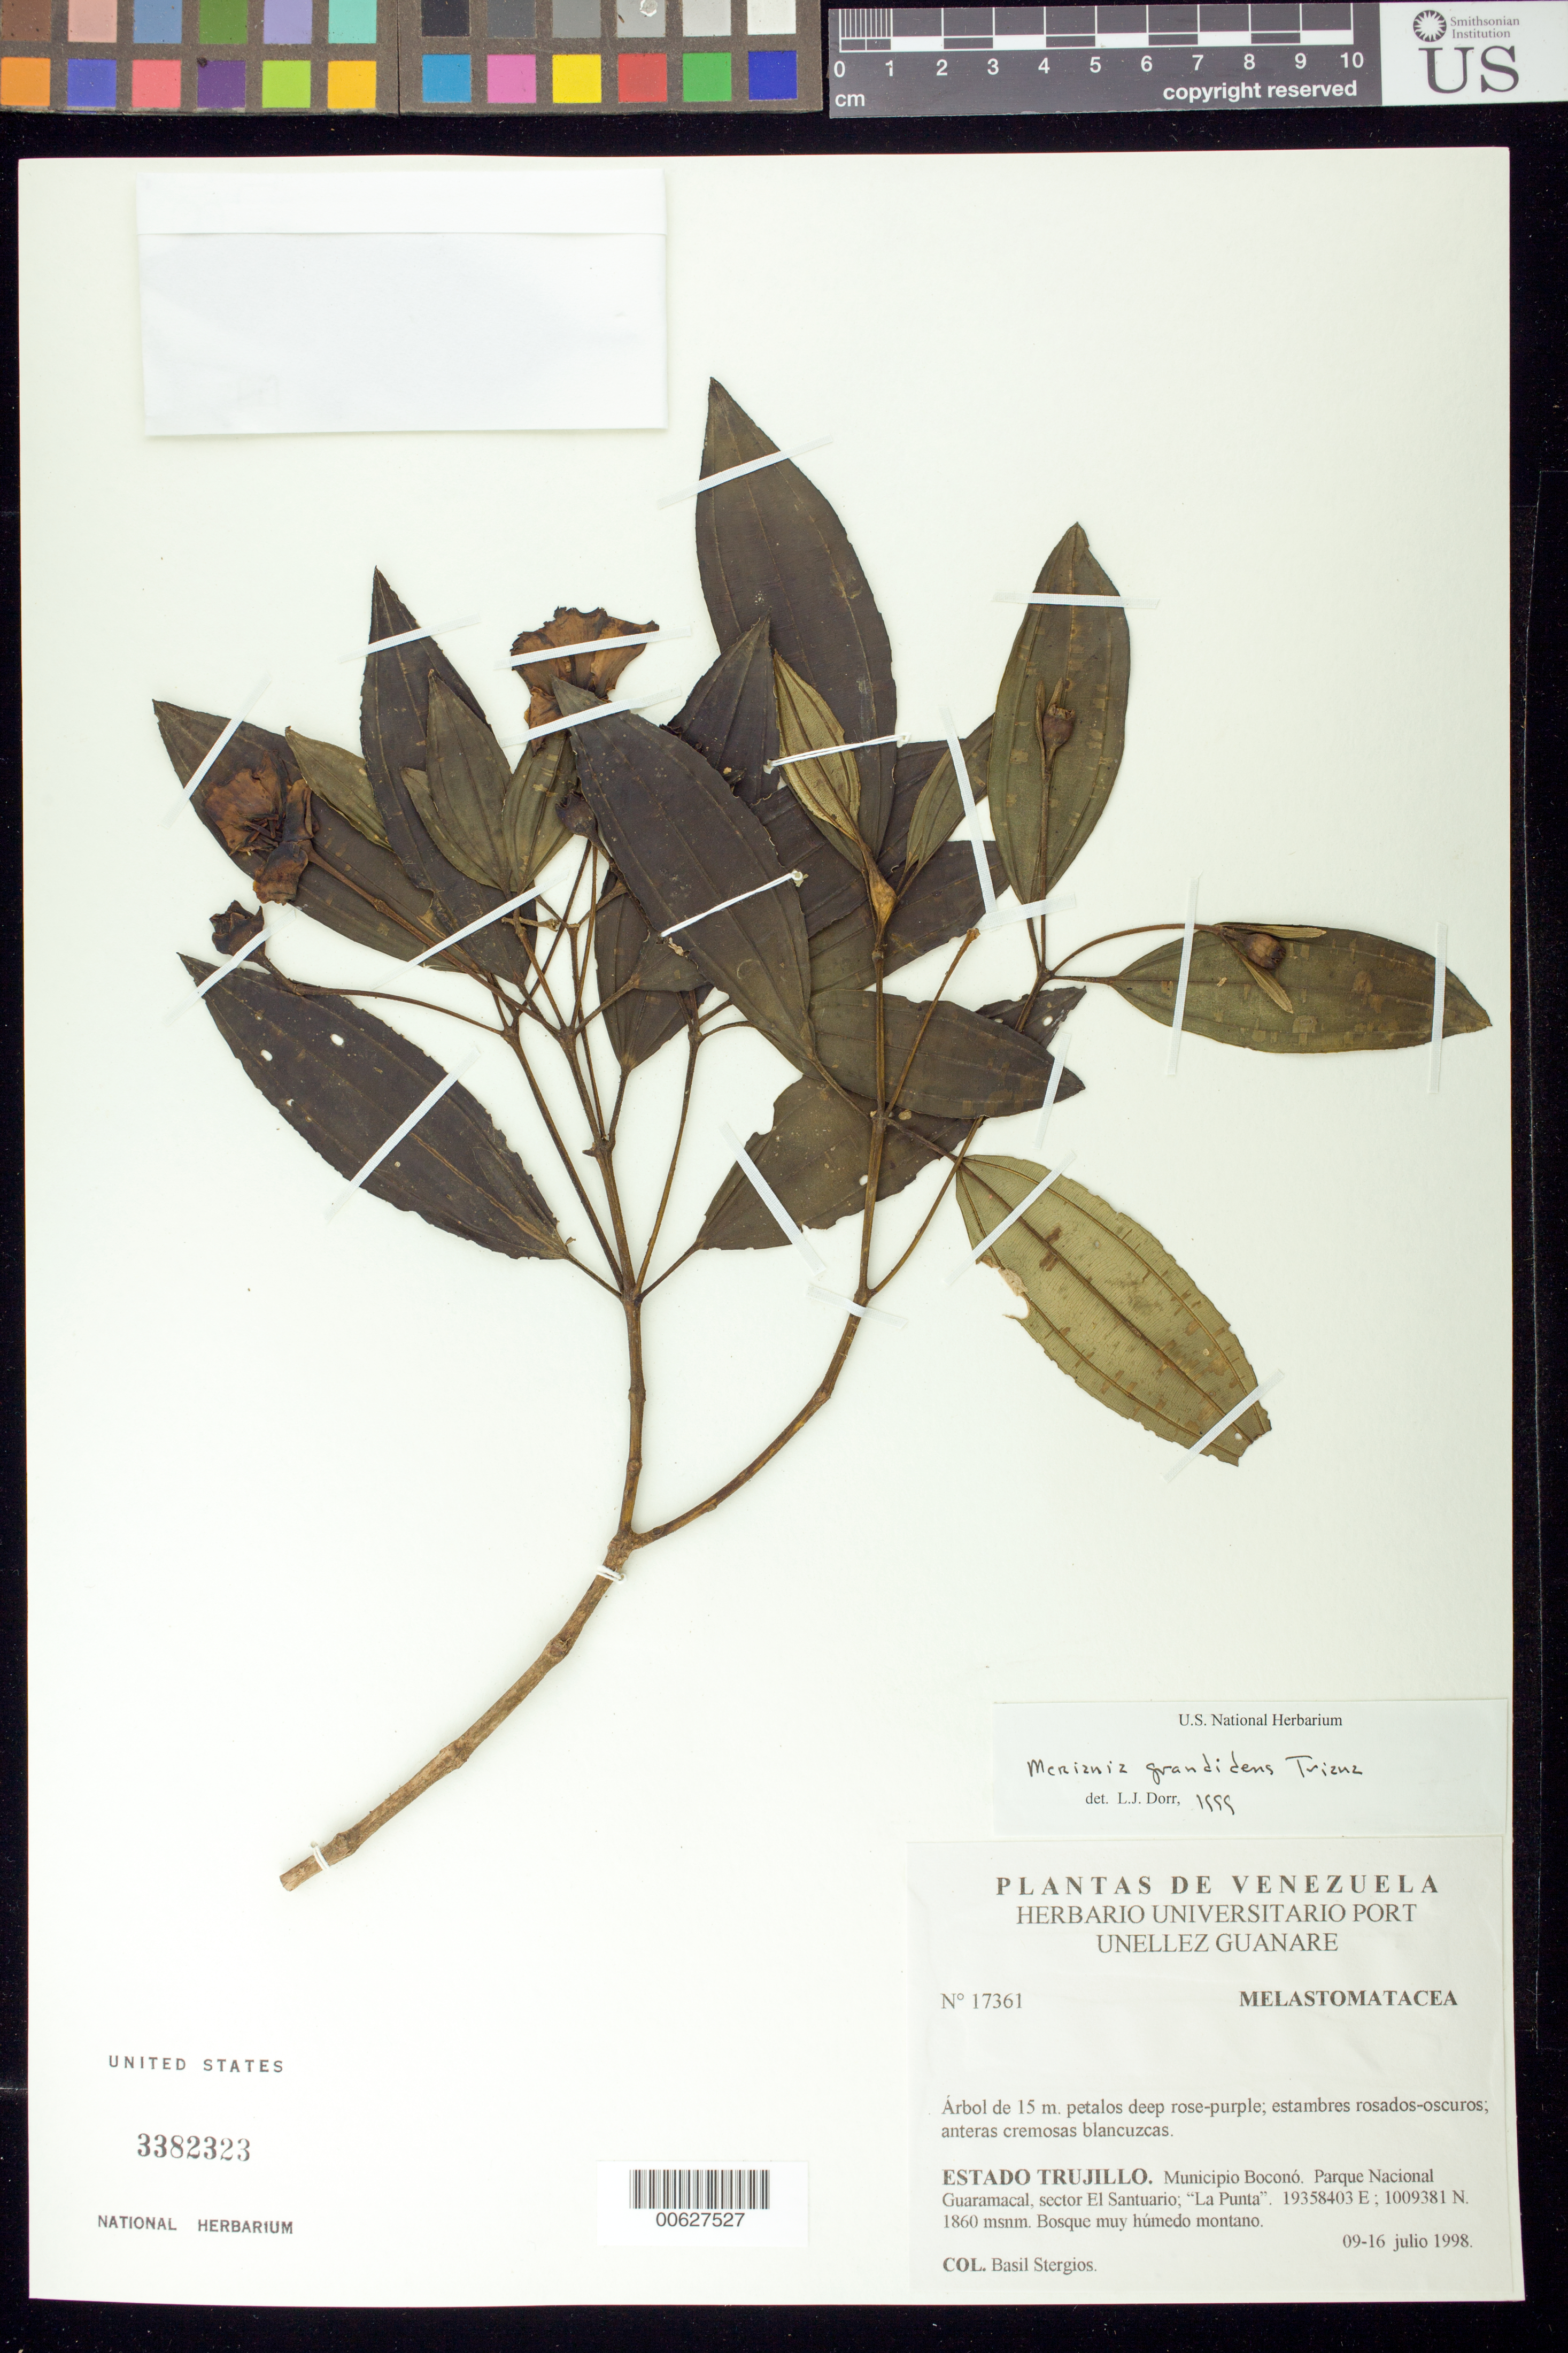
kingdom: Plantae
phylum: Tracheophyta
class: Magnoliopsida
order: Myrtales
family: Melastomataceae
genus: Meriania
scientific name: Meriania grandidens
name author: Triana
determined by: Dorr, L. J., (BOT), Smithsonian Institution - National Museum of Natural History (UNITED STATES)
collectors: B. G. Stergios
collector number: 17361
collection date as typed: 09 Jul 1998 to 16 Jul 1998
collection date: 1998-07-09/1998-07-16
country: Venezuela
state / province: Trujillo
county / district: Boconó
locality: Parque Nacional Guaramacal, Sector El Santuario, La Punta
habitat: Bosque muy húmedo montano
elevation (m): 1860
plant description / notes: CAS, PORT, US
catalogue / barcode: US 3382323